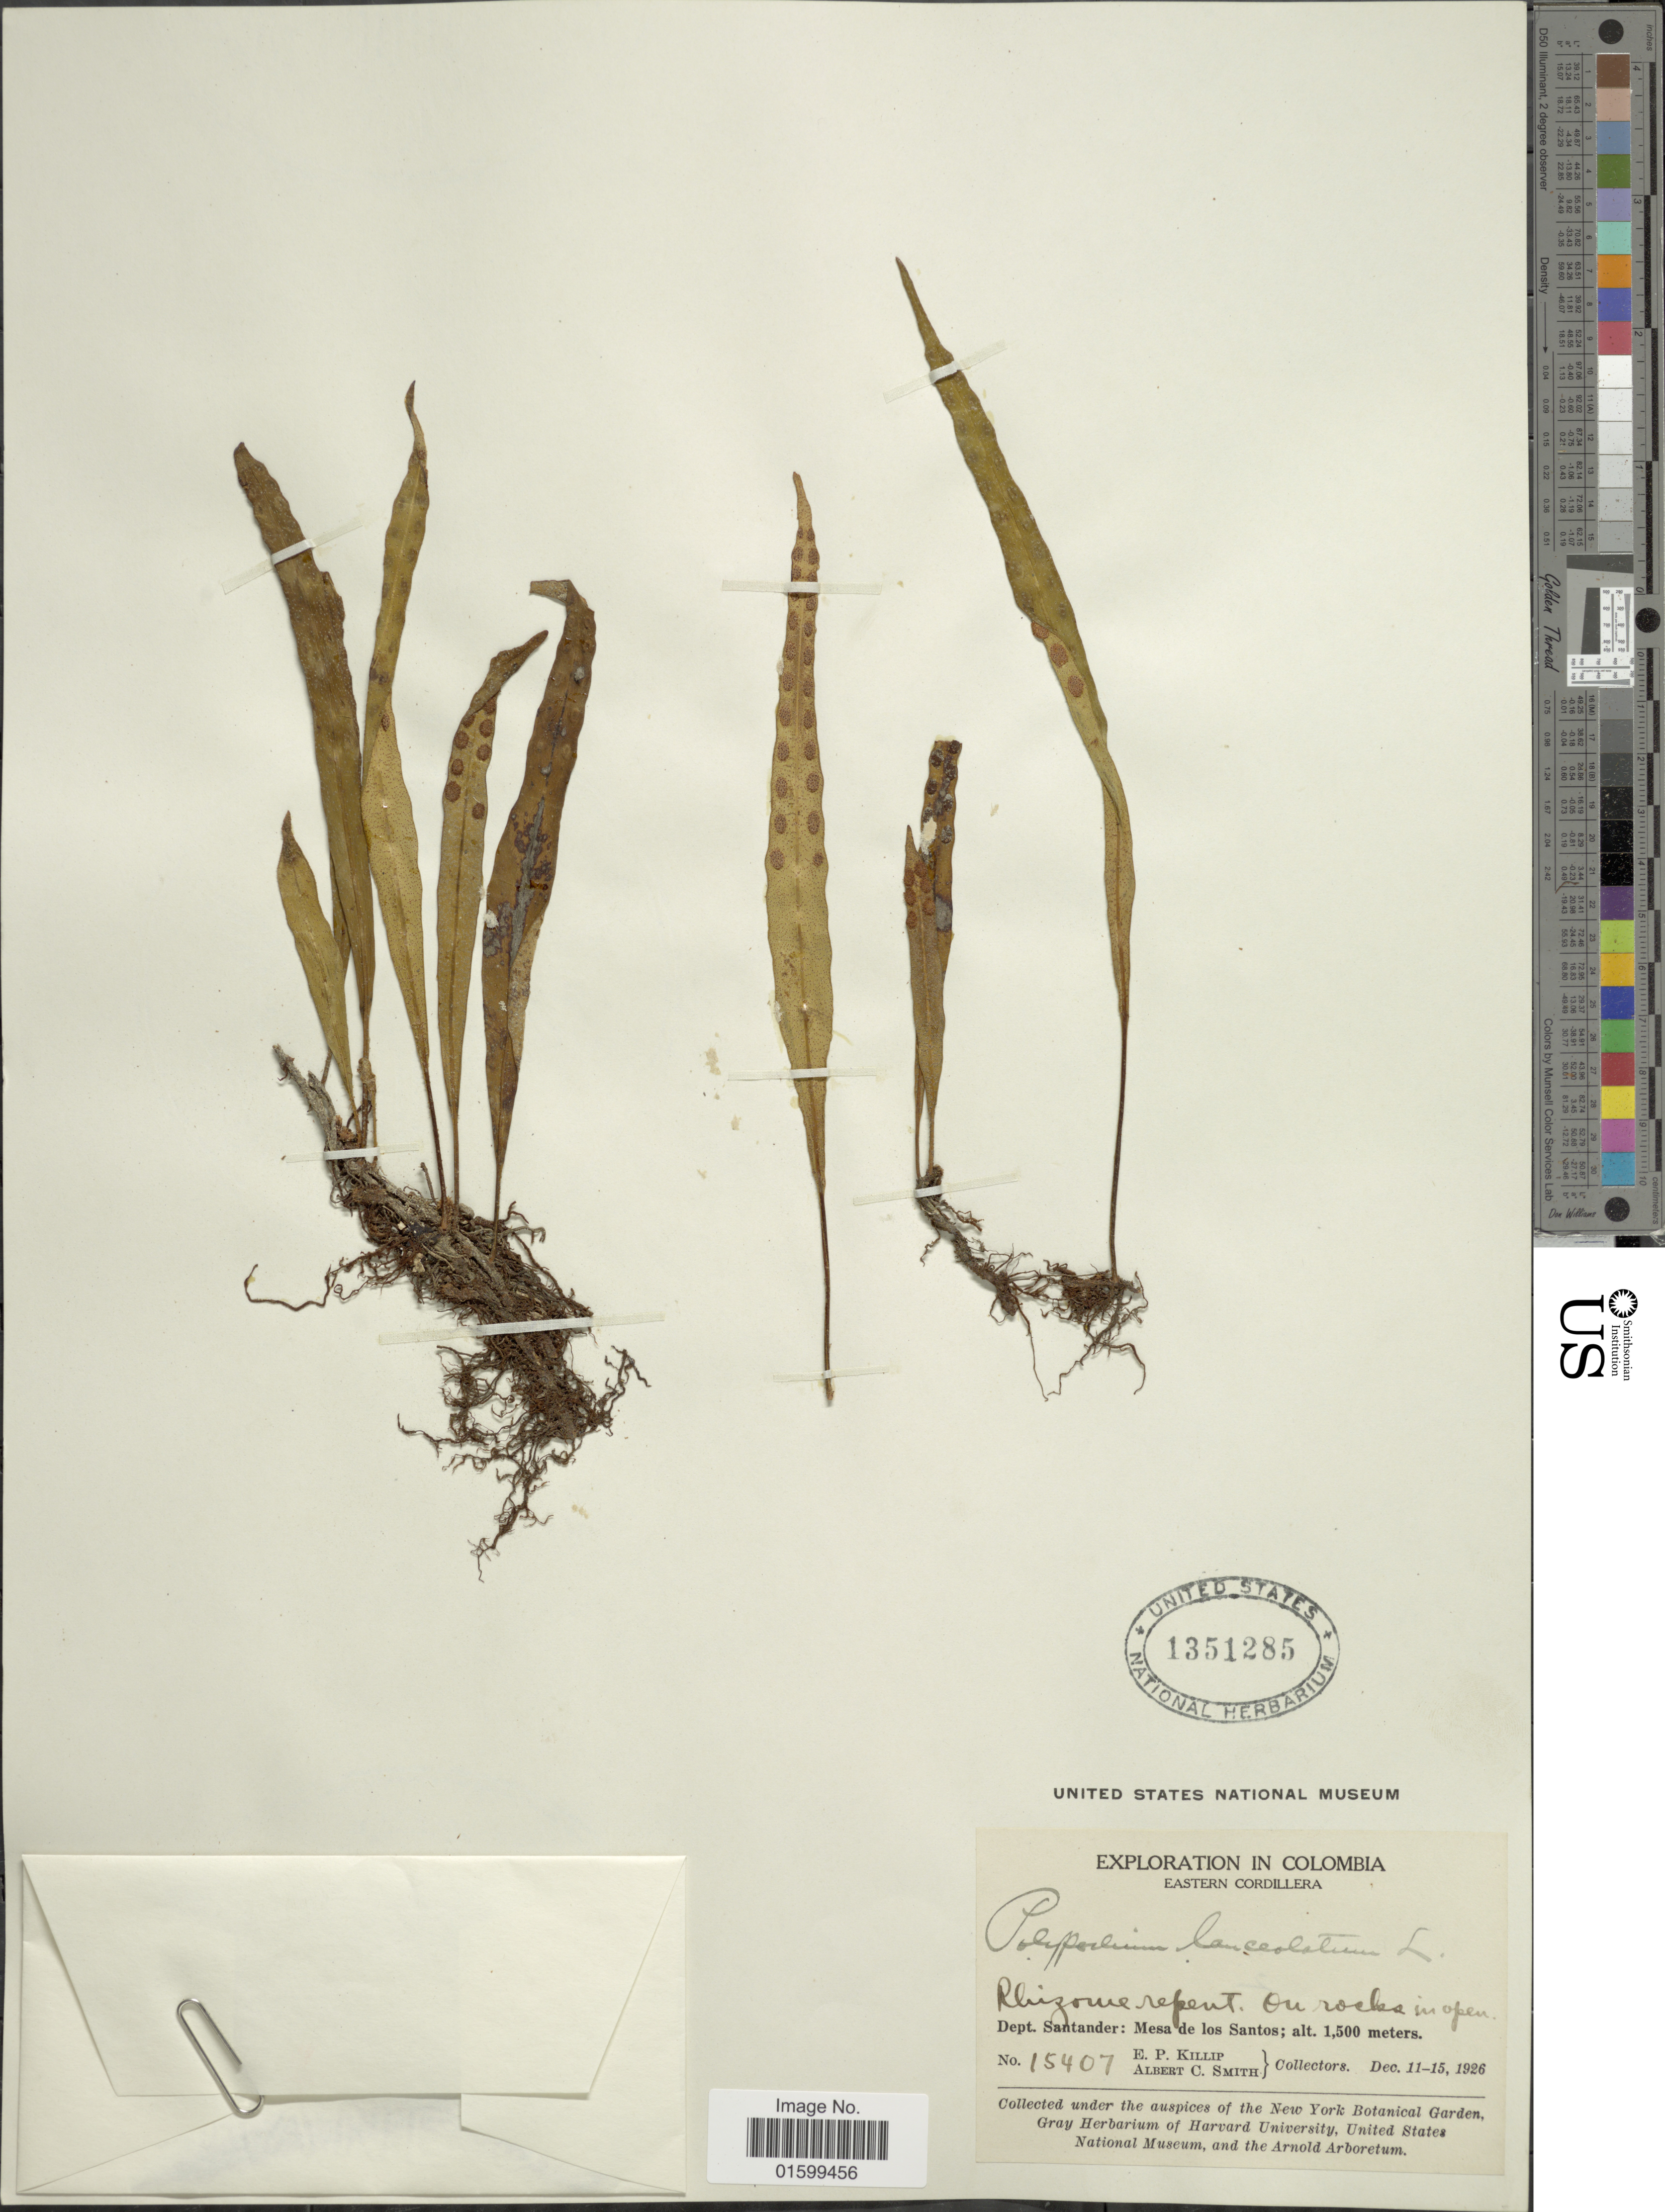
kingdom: Plantae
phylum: Tracheophyta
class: Polypodiopsida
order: Polypodiales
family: Polypodiaceae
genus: Pleopeltis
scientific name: Pleopeltis macrocarpa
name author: (Bory ex Willd.) Kaulf.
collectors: E. P. Killip & A. C. Smith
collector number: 15407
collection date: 1926-12-11/1926-12-15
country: Colombia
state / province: Santander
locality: Eastern Cordillera, on rocks in open, Mesa de los Santos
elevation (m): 1500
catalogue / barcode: US 1351285